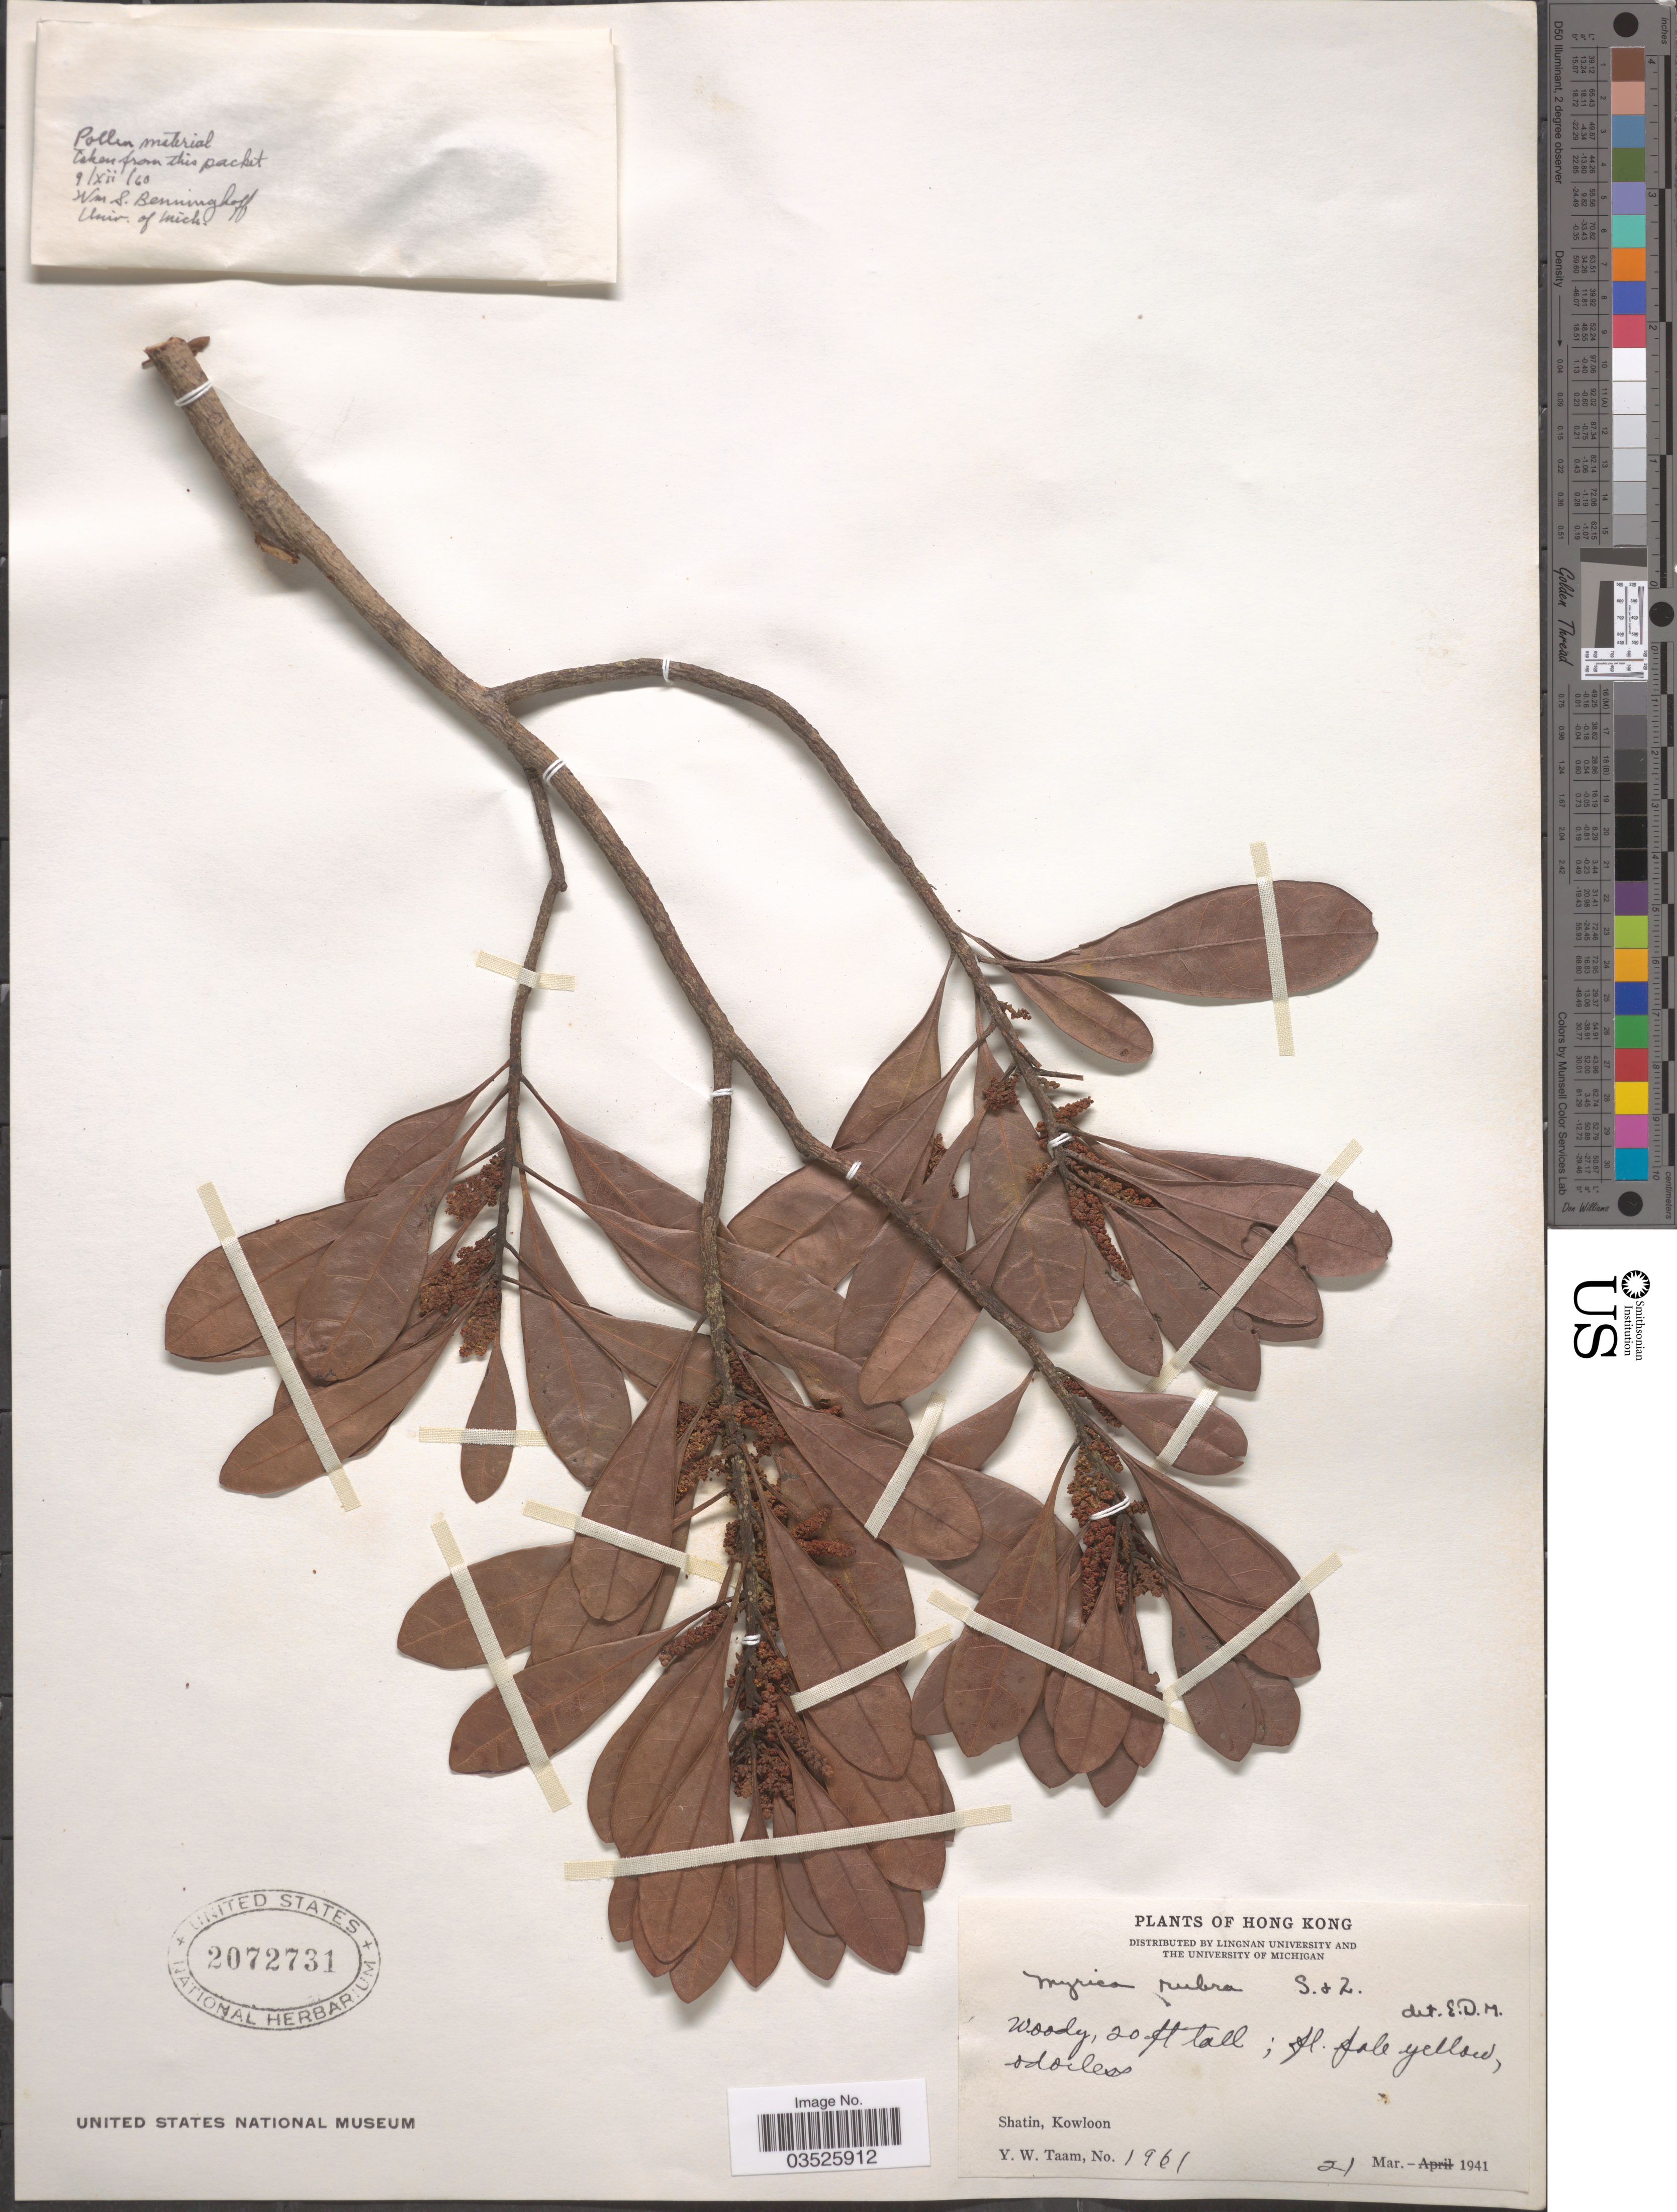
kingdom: Plantae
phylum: Tracheophyta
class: Magnoliopsida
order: Fagales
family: Myricaceae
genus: Morella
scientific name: Morella rubra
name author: Lour.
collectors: Y. W. Taam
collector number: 1961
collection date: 1941-03-21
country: China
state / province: Hong Kong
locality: Shatin, Kowloon.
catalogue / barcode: US 2072731